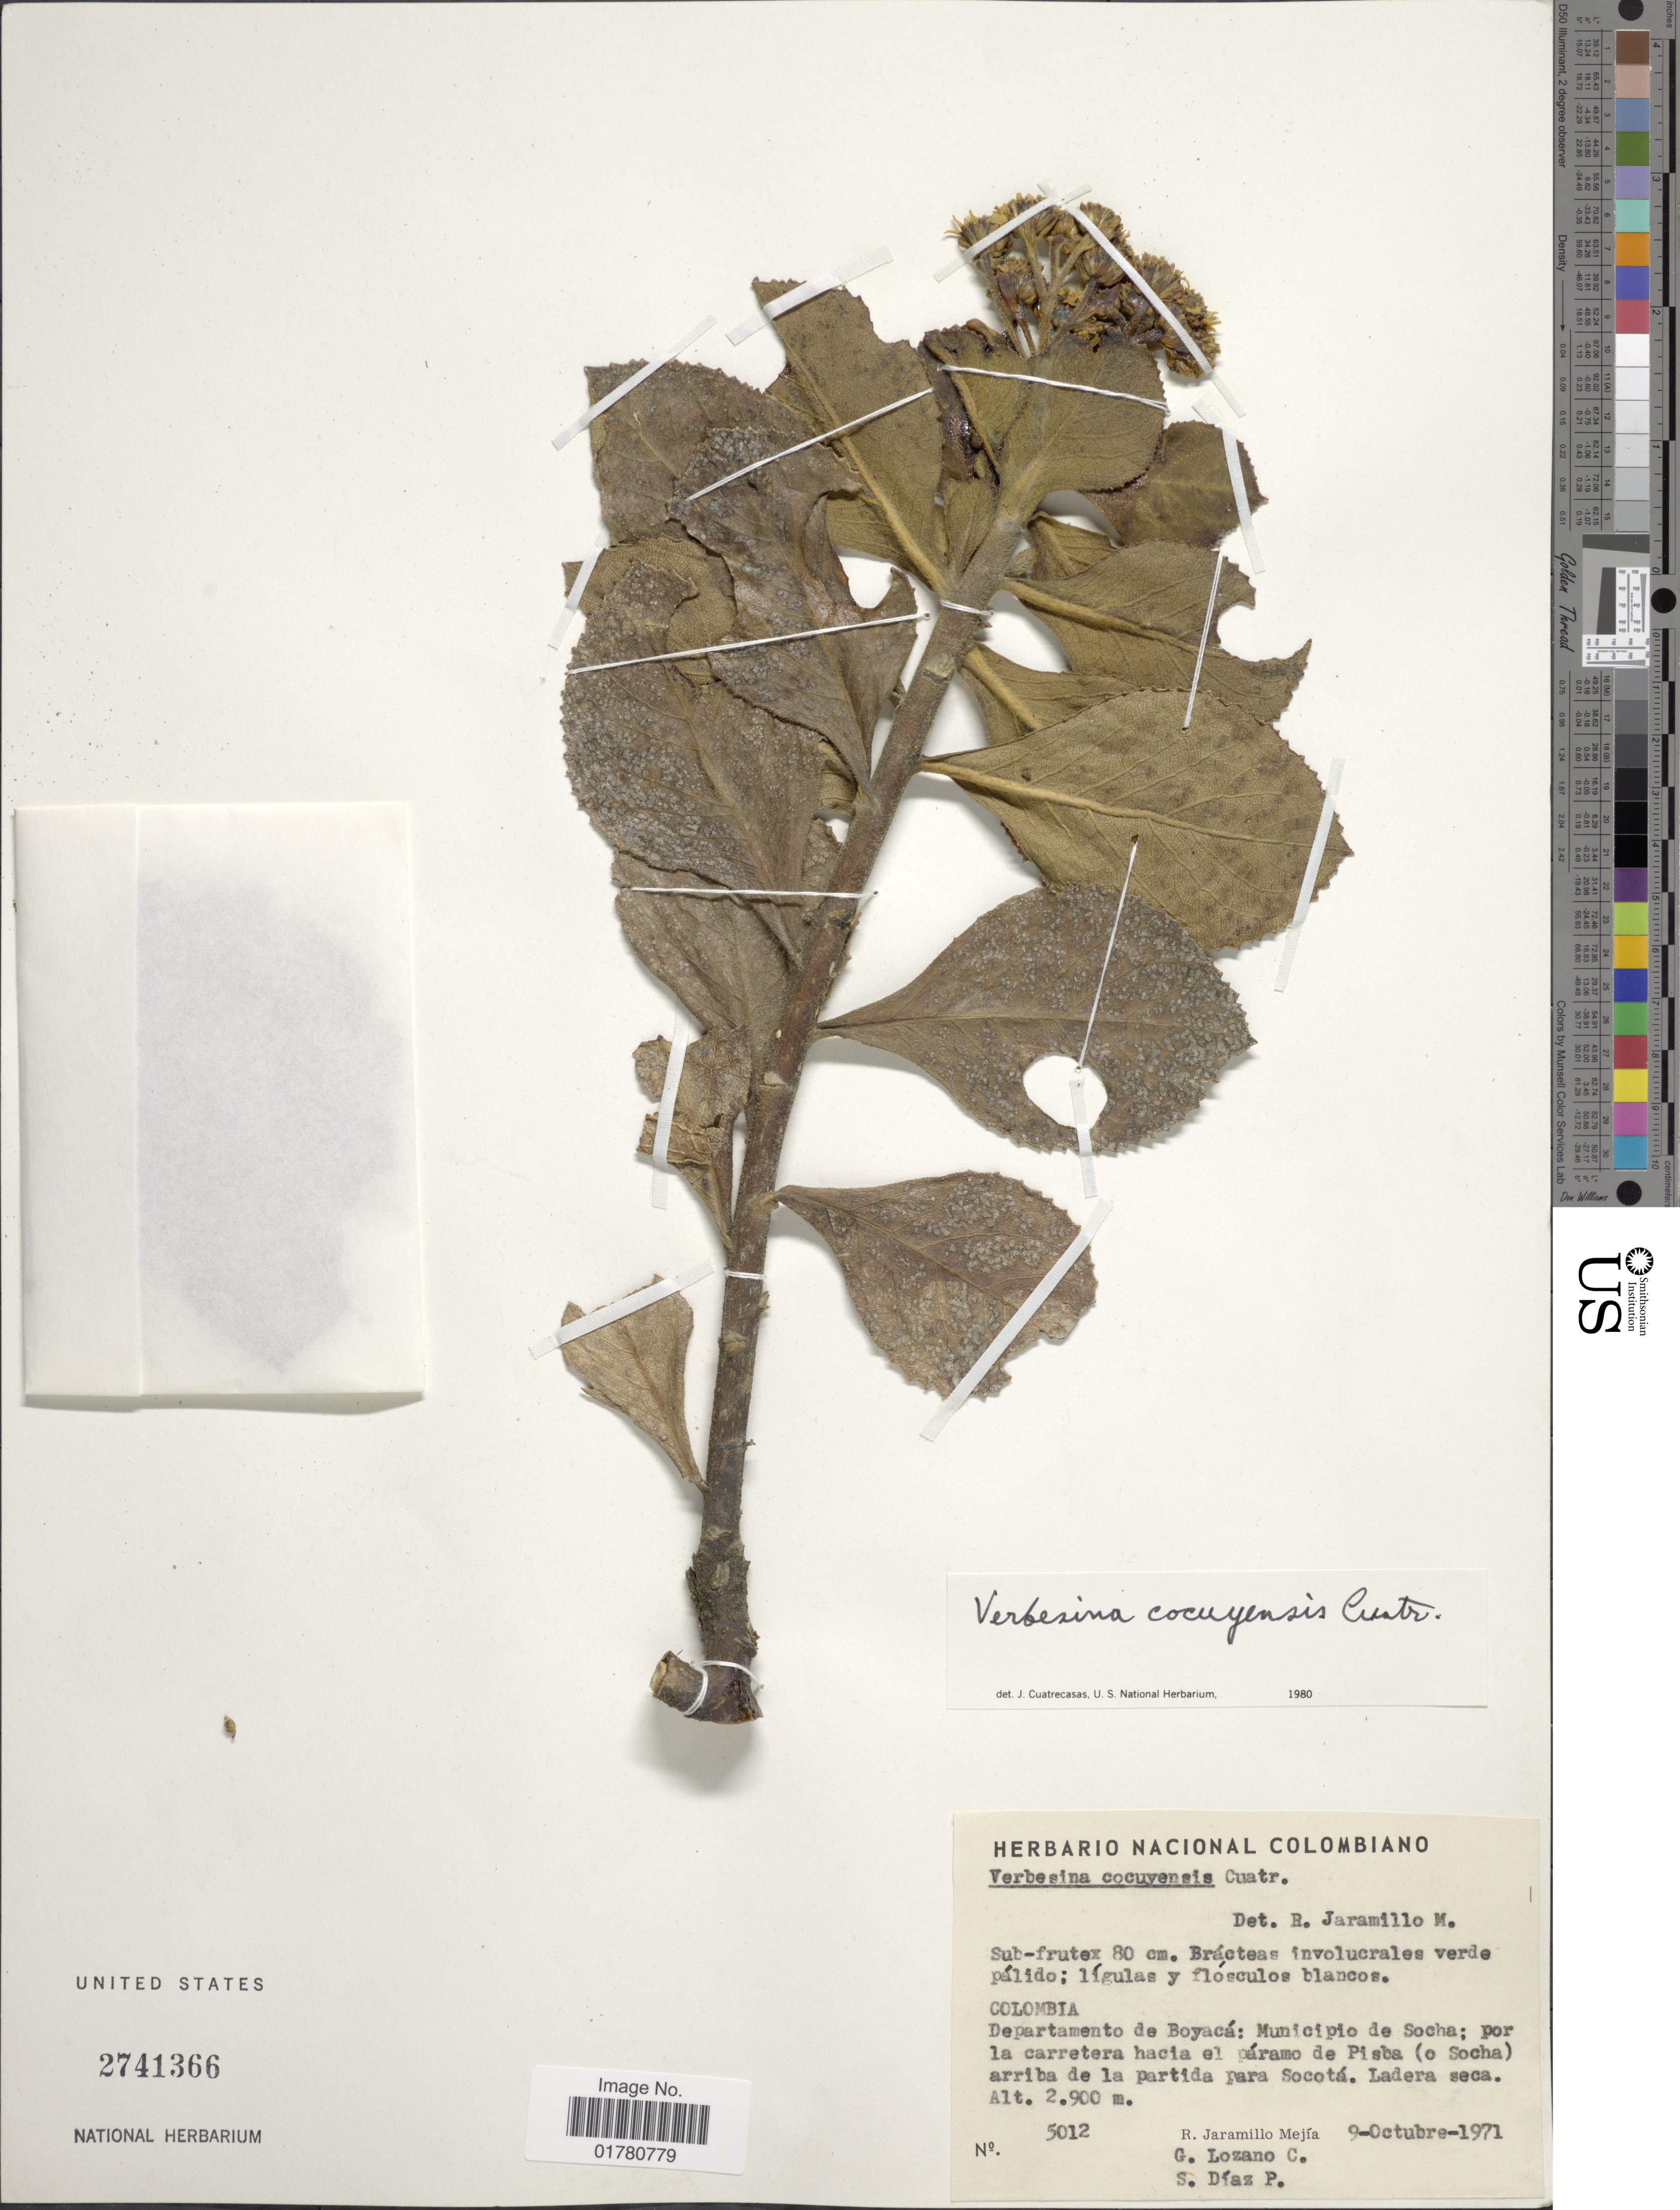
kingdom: Plantae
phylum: Tracheophyta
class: Magnoliopsida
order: Asterales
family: Asteraceae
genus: Verbesina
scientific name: Verbesina densifolia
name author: S.F. Blake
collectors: R. Jaramillo M., G. Lozano-Contreras & S. Díaz Píedrahíta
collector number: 5012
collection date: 1971-10-09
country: Colombia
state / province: Boyacá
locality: Municipio de Socha: por la carretera hacia el páramo de Pisba (o Socha) arriba de la partida para Socotá. Ladera seca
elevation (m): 2900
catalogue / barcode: US 2741366